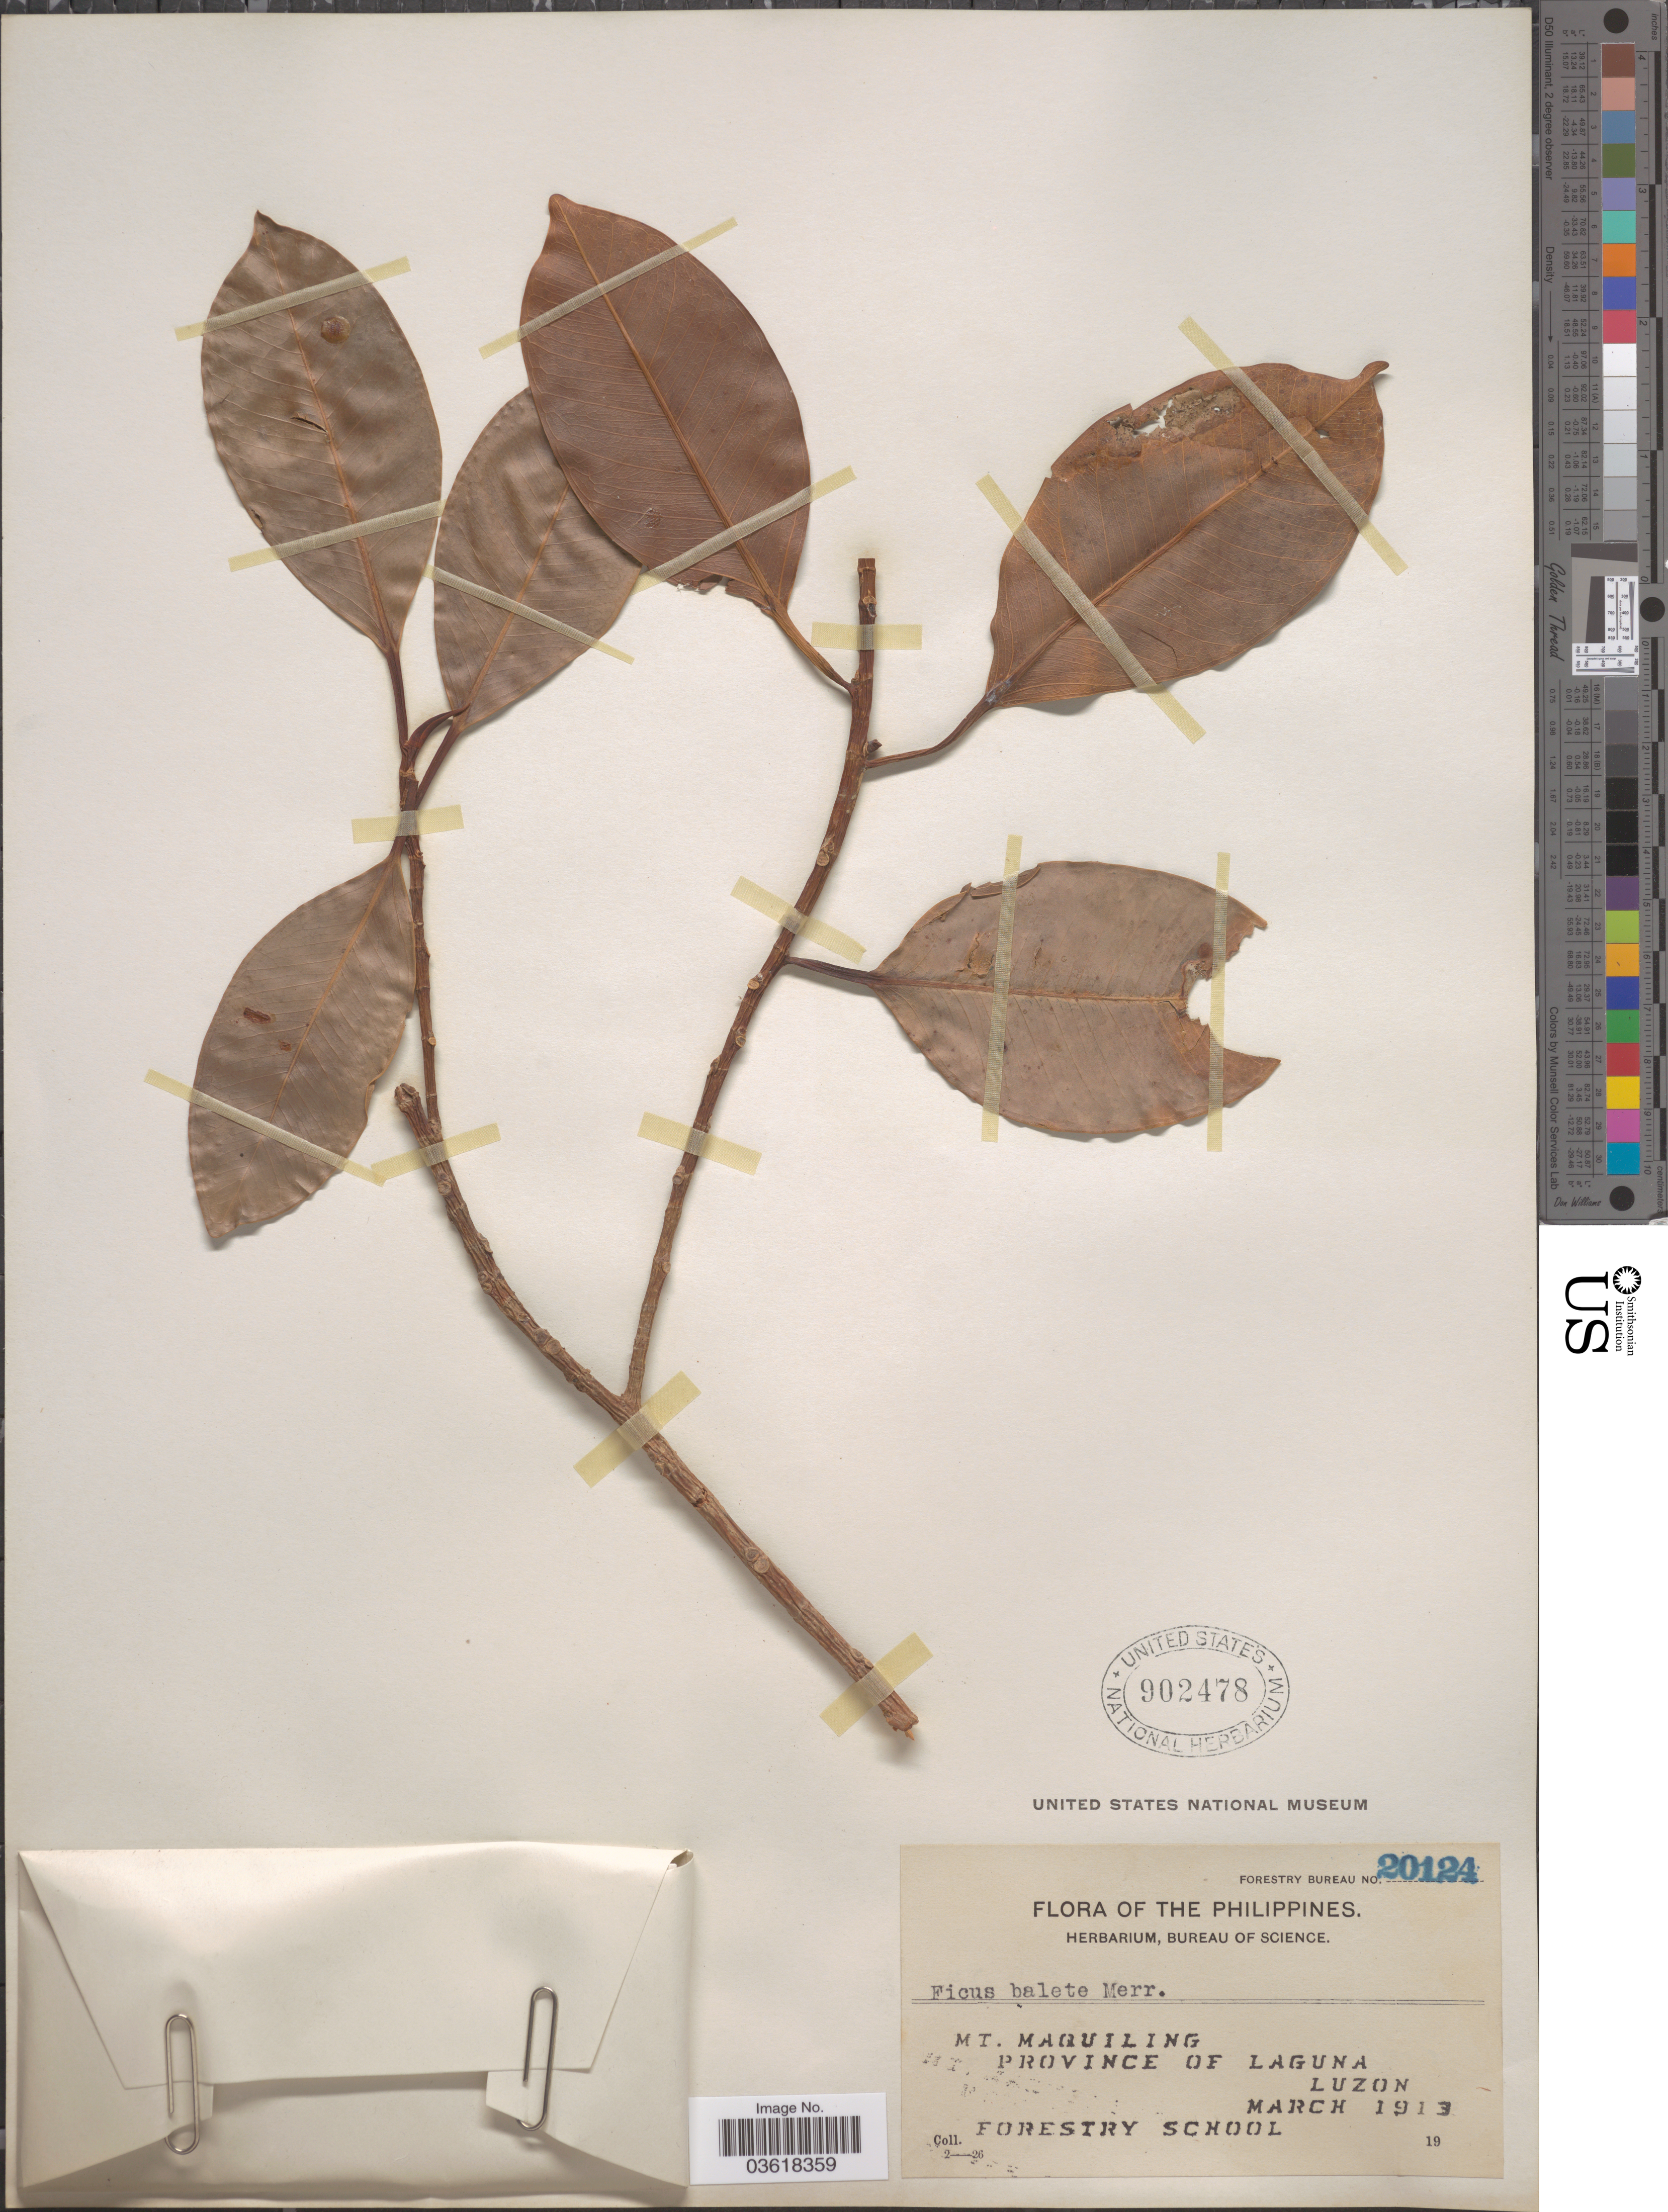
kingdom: Plantae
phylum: Tracheophyta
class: Magnoliopsida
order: Rosales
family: Moraceae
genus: Ficus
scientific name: Ficus balete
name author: Merr.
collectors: Forestry School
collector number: Forestry Bureau 20124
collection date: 1913-03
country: Philippines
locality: Mt. Maquiling, Province of Laguna, Luzon.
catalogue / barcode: US 902478